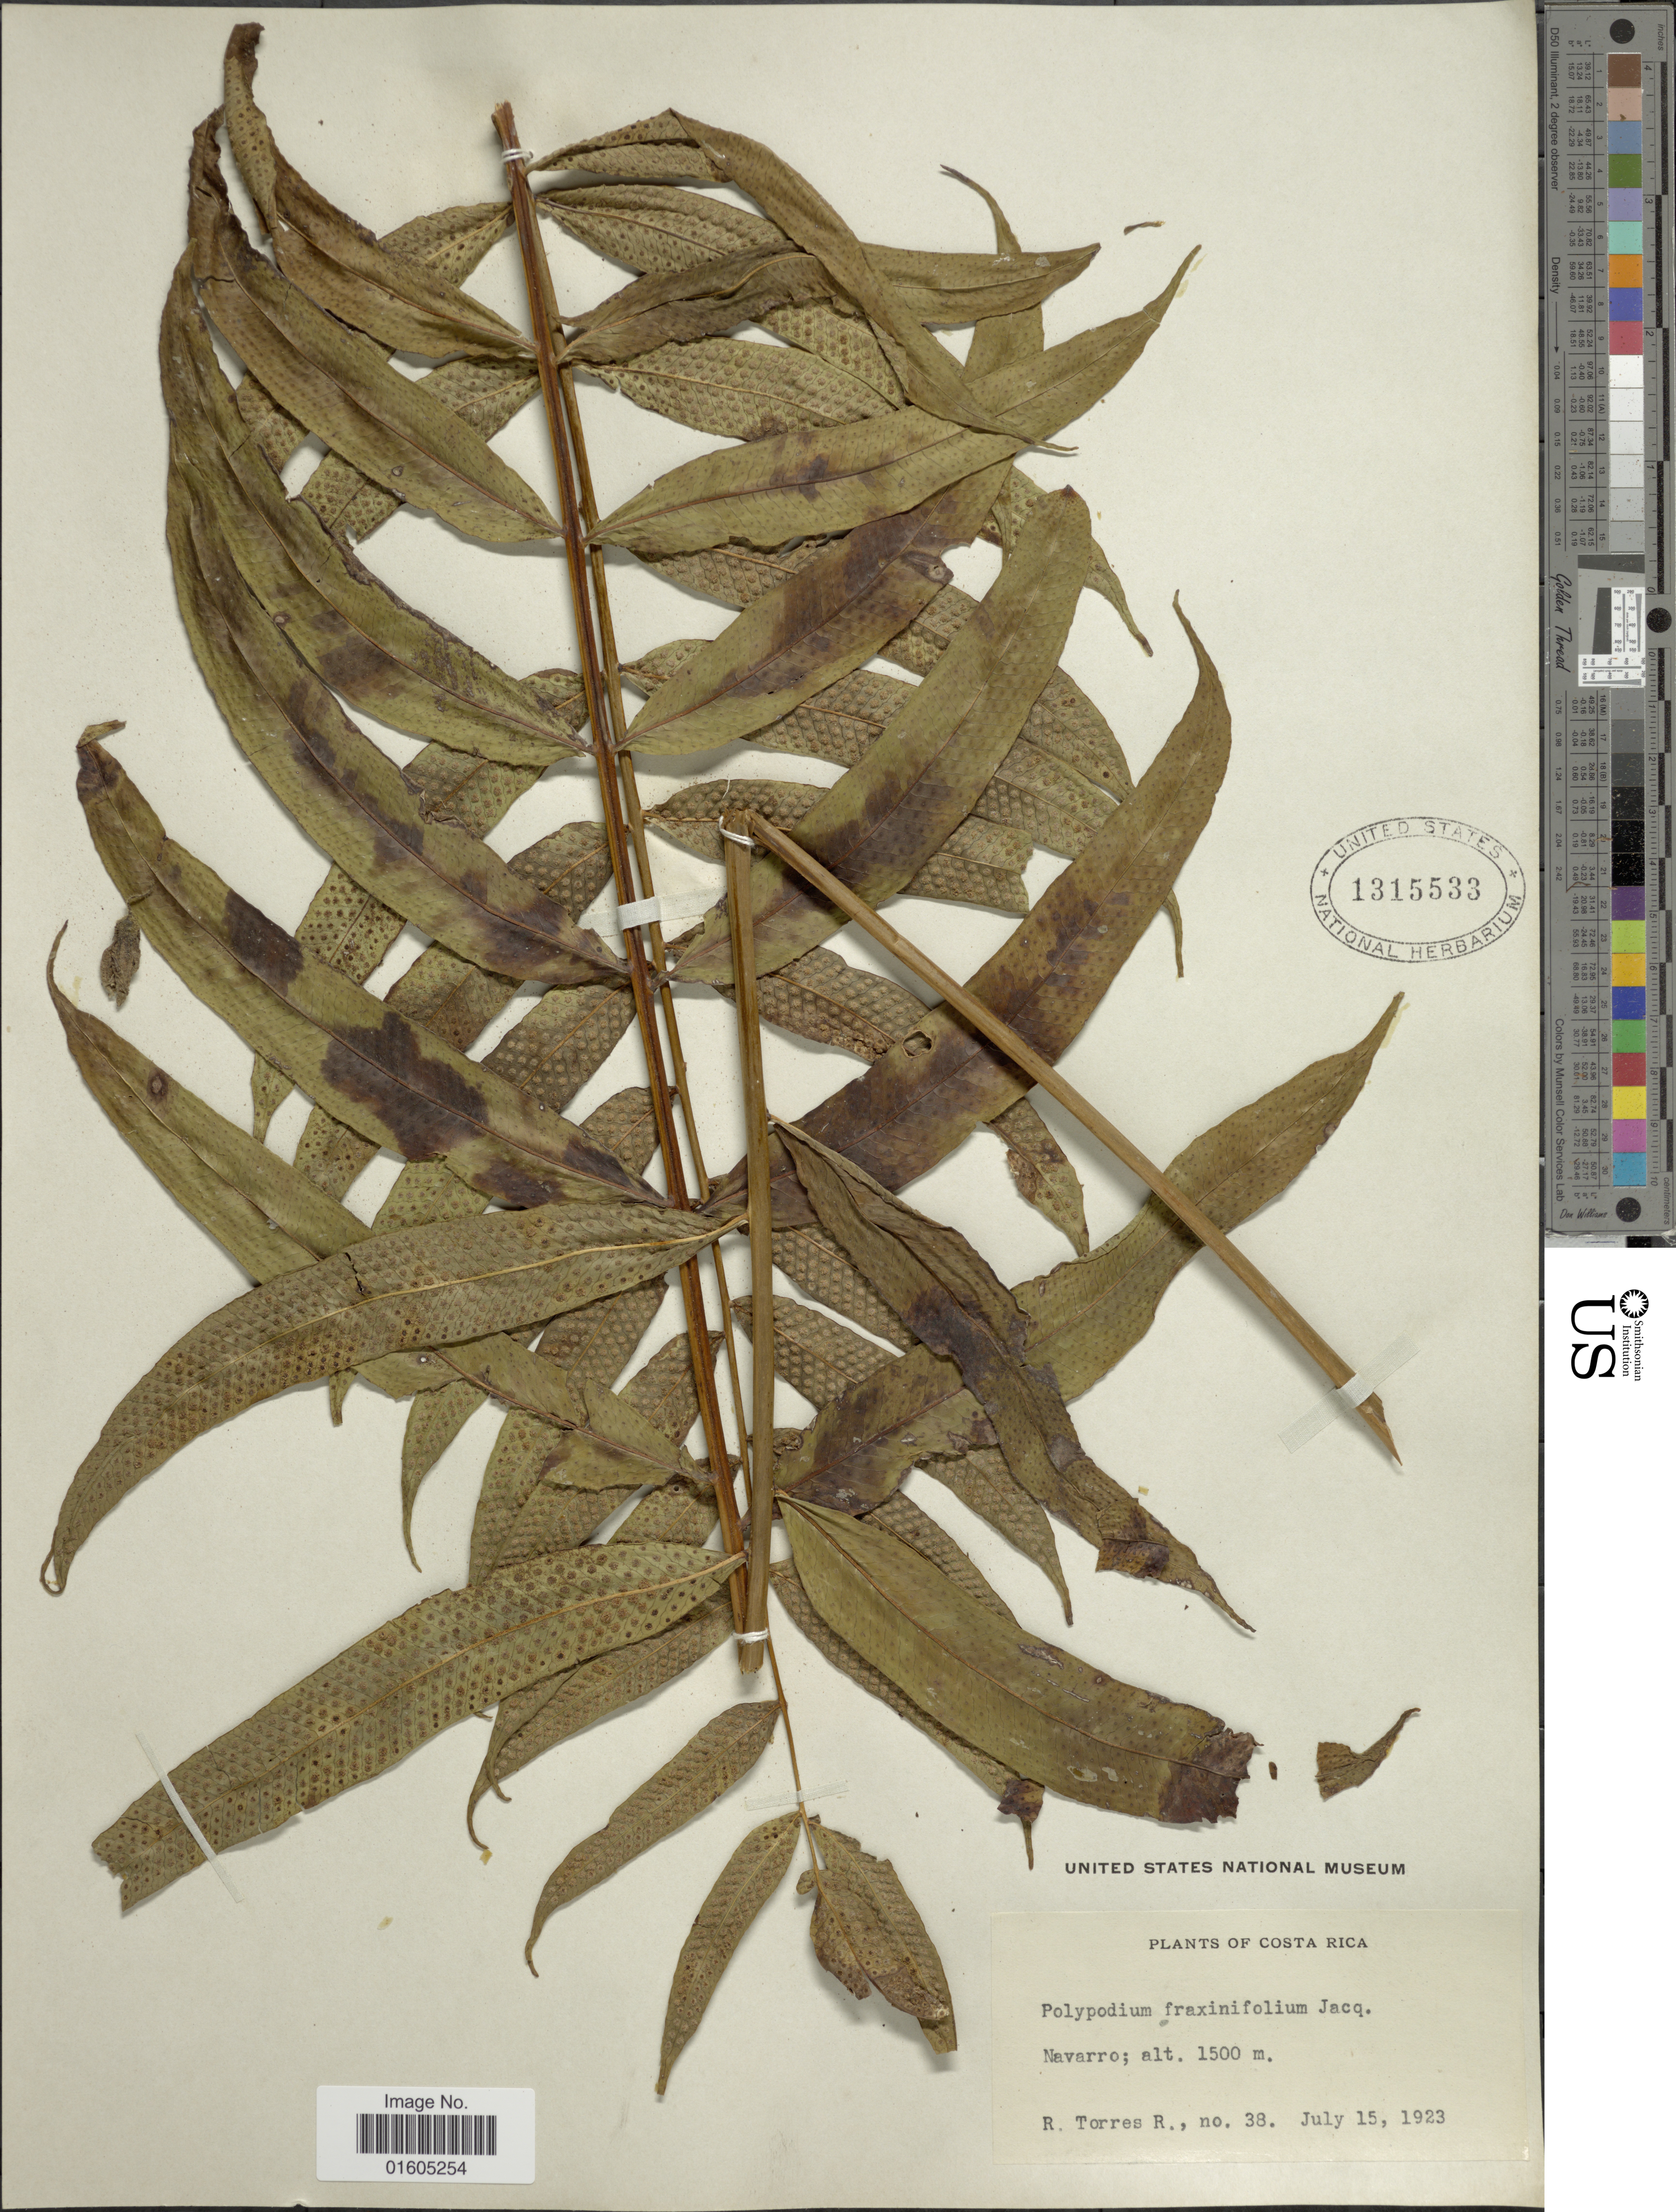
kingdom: Plantae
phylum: Tracheophyta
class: Polypodiopsida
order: Polypodiales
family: Polypodiaceae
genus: Serpocaulon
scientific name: Serpocaulon fraxinifolium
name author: (Jacq.) A.R. Sm.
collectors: R. Torres R.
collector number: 38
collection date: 1923-07-15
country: Costa Rica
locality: Costa Rica. Navarro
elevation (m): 1500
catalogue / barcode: US 131553